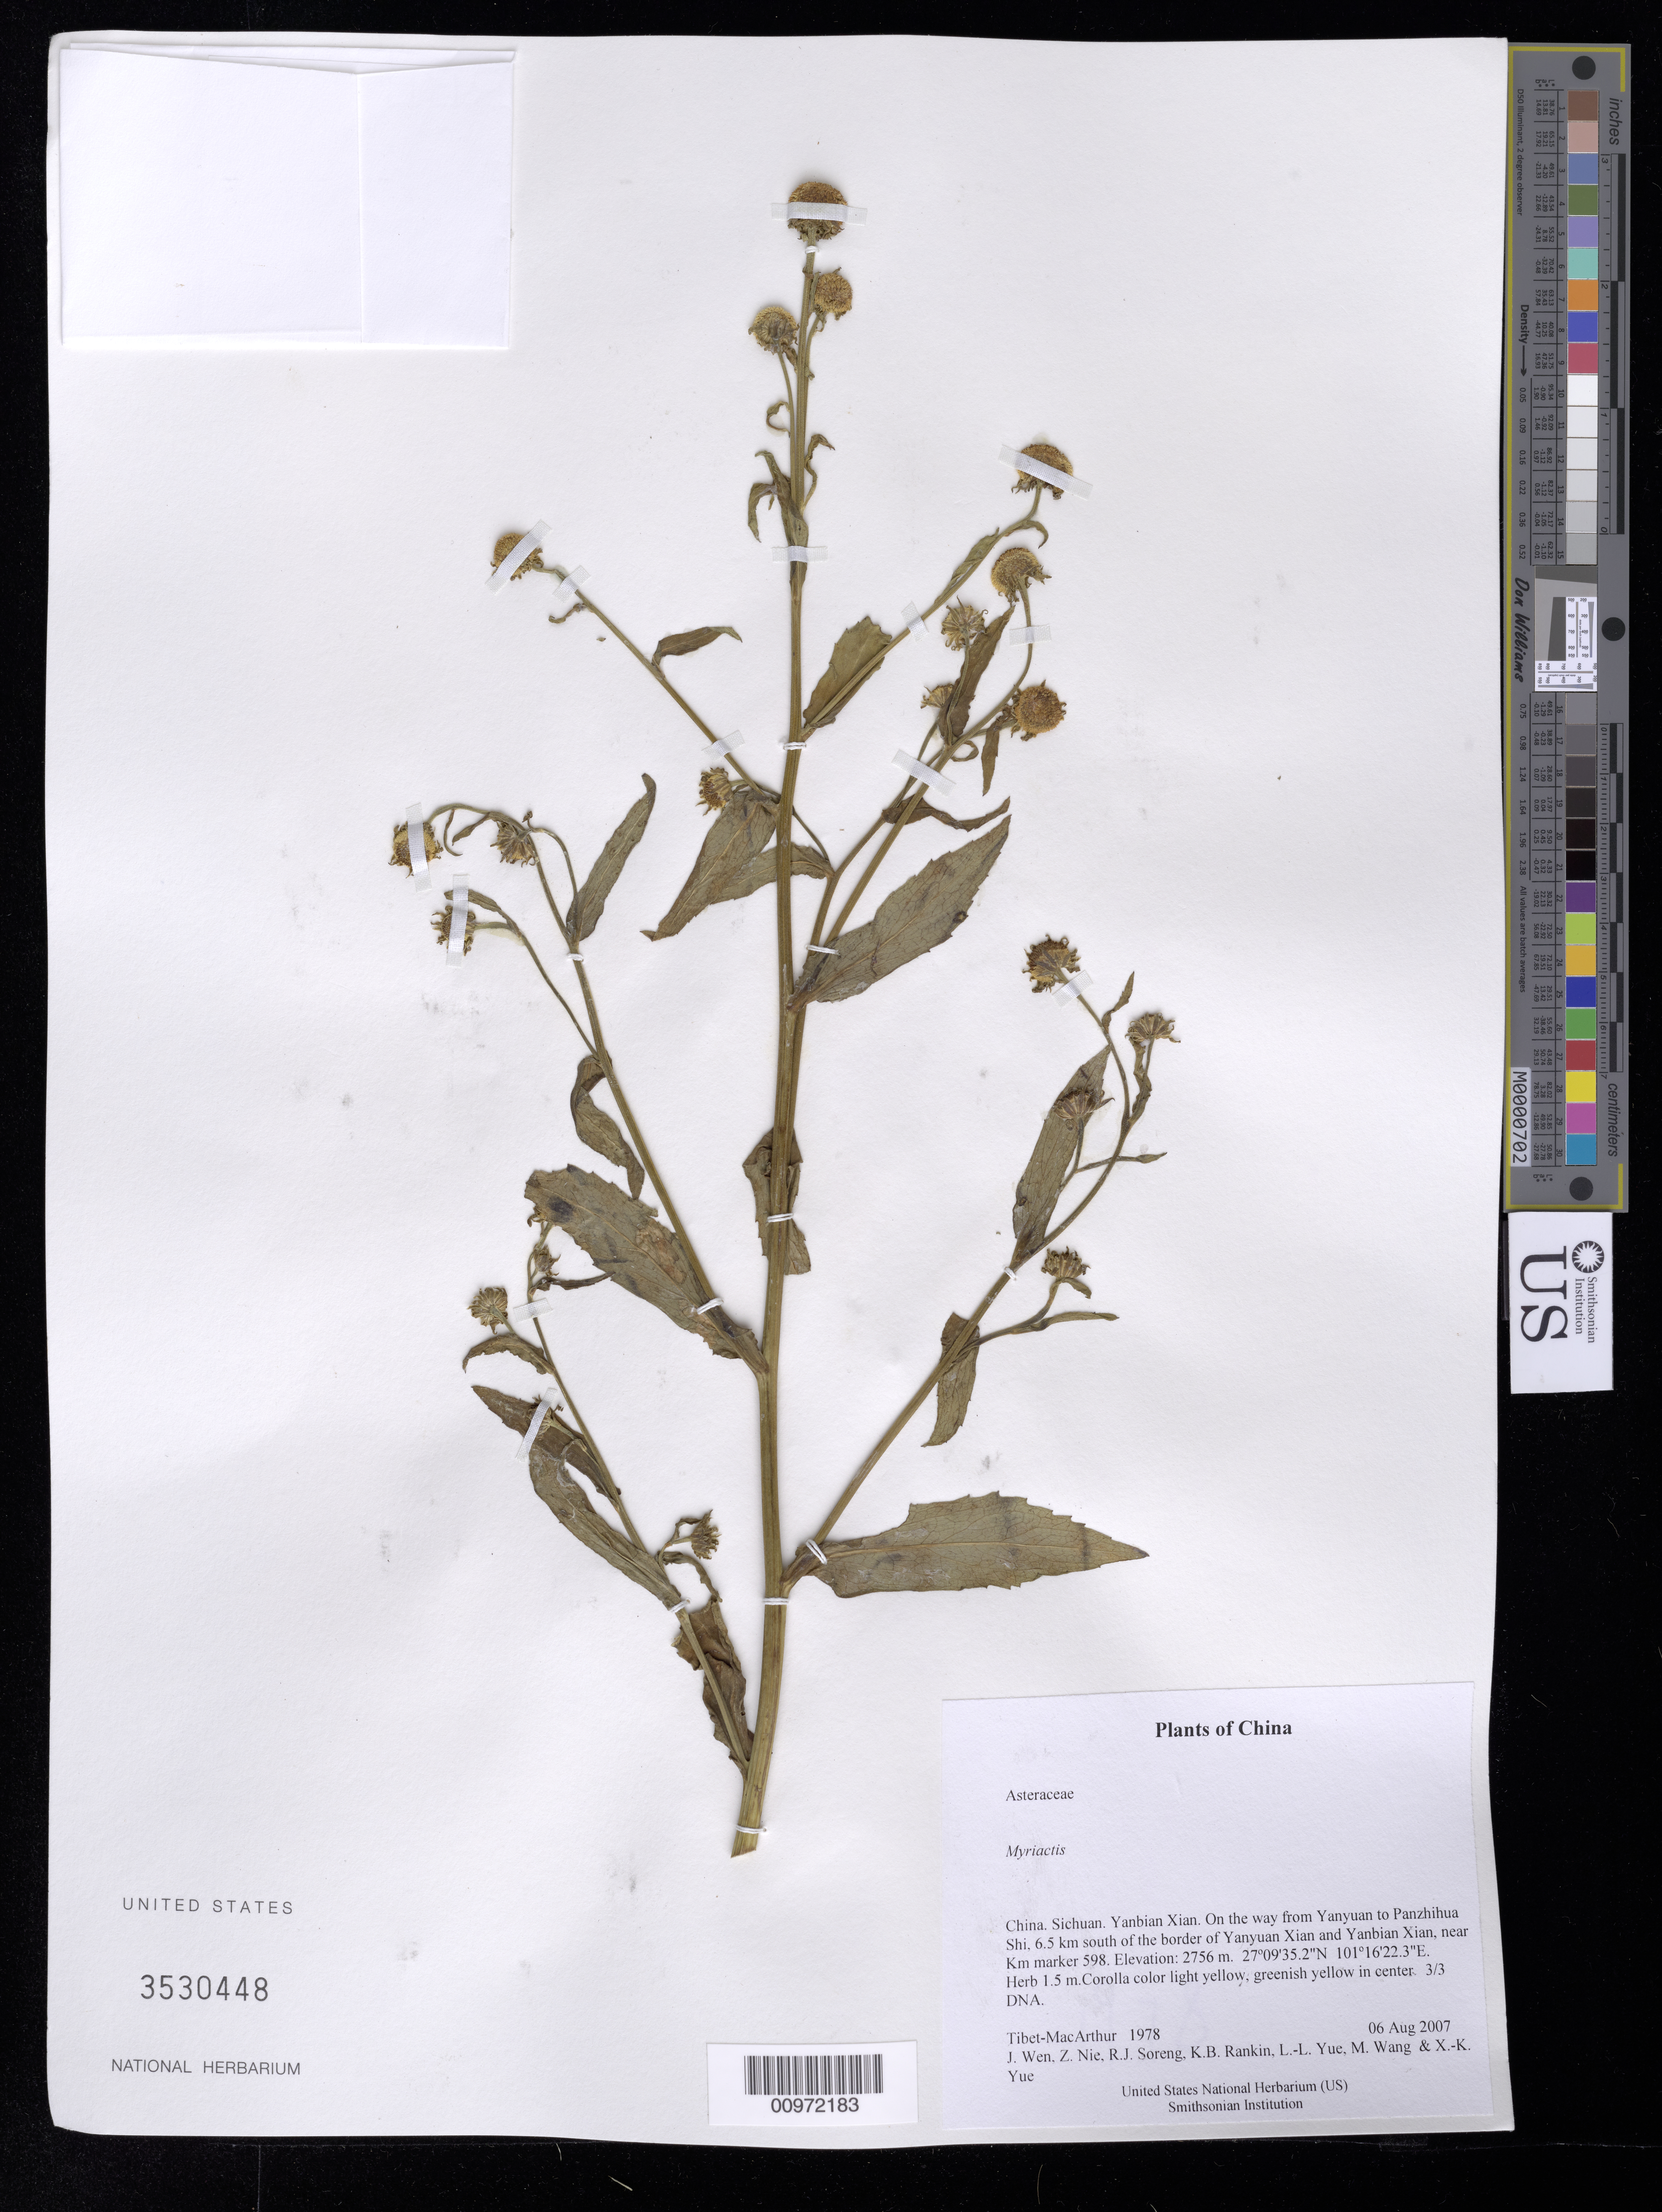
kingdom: Plantae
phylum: Tracheophyta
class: Magnoliopsida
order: Asterales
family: Asteraceae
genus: Myriactis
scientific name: Myriactis sp.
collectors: Tibet-MacArthur, J. Wen, Z. Nie, R. J. Soreng, K. Rankin, L. Yue, M. Wang & X. Yue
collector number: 1978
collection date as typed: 06 Aug 2007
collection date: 2007-08-06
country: China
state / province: Sichuan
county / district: Yanbian Xian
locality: On the way from Yanyuan to Panzhihua Shi, 6.5 km south of the border of Yanyuan Xian and Yanbian Xian, near Km marker 598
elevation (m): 2756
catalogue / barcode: US 3530448